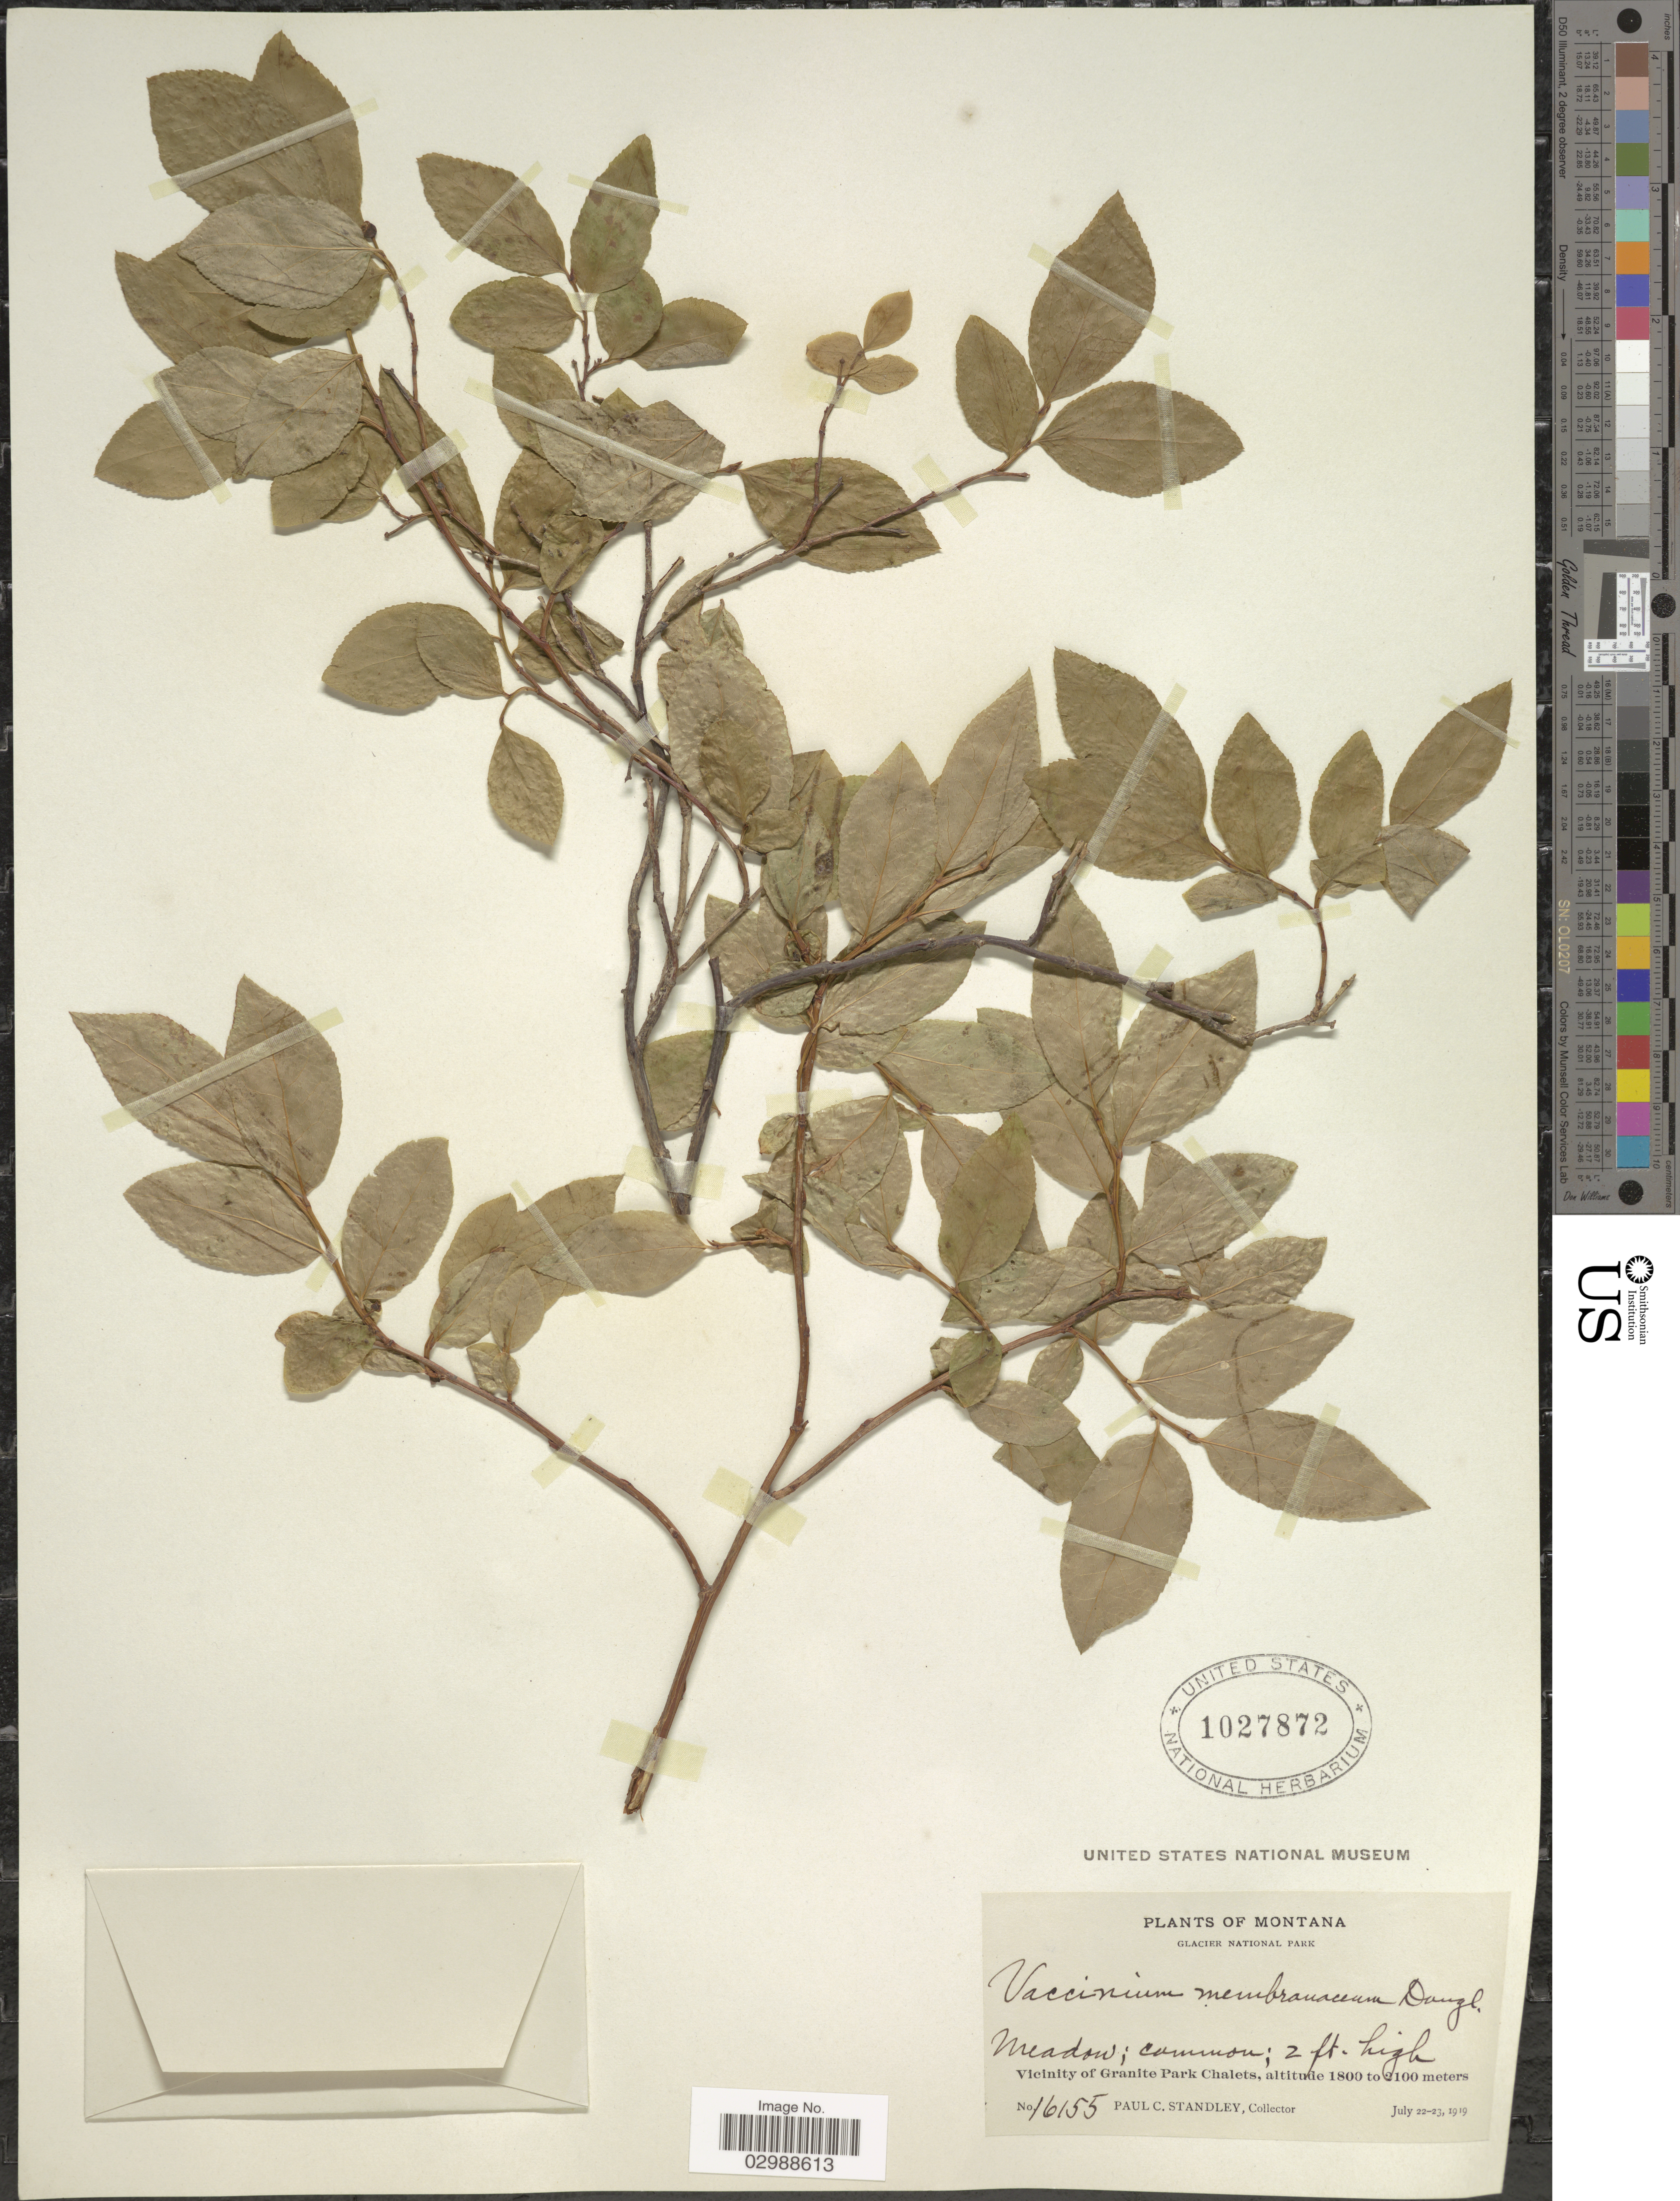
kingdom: Plantae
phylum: Tracheophyta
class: Magnoliopsida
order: Ericales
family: Ericaceae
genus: Vaccinium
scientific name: Vaccinium membranaceum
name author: Douglas ex Torr.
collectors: P. C. Standley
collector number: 16155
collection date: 1919-07-22/1919-07-23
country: United States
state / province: Montana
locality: Glacier National Park, Vicinity of Granite Park Chalets.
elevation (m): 1800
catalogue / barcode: US 1027872